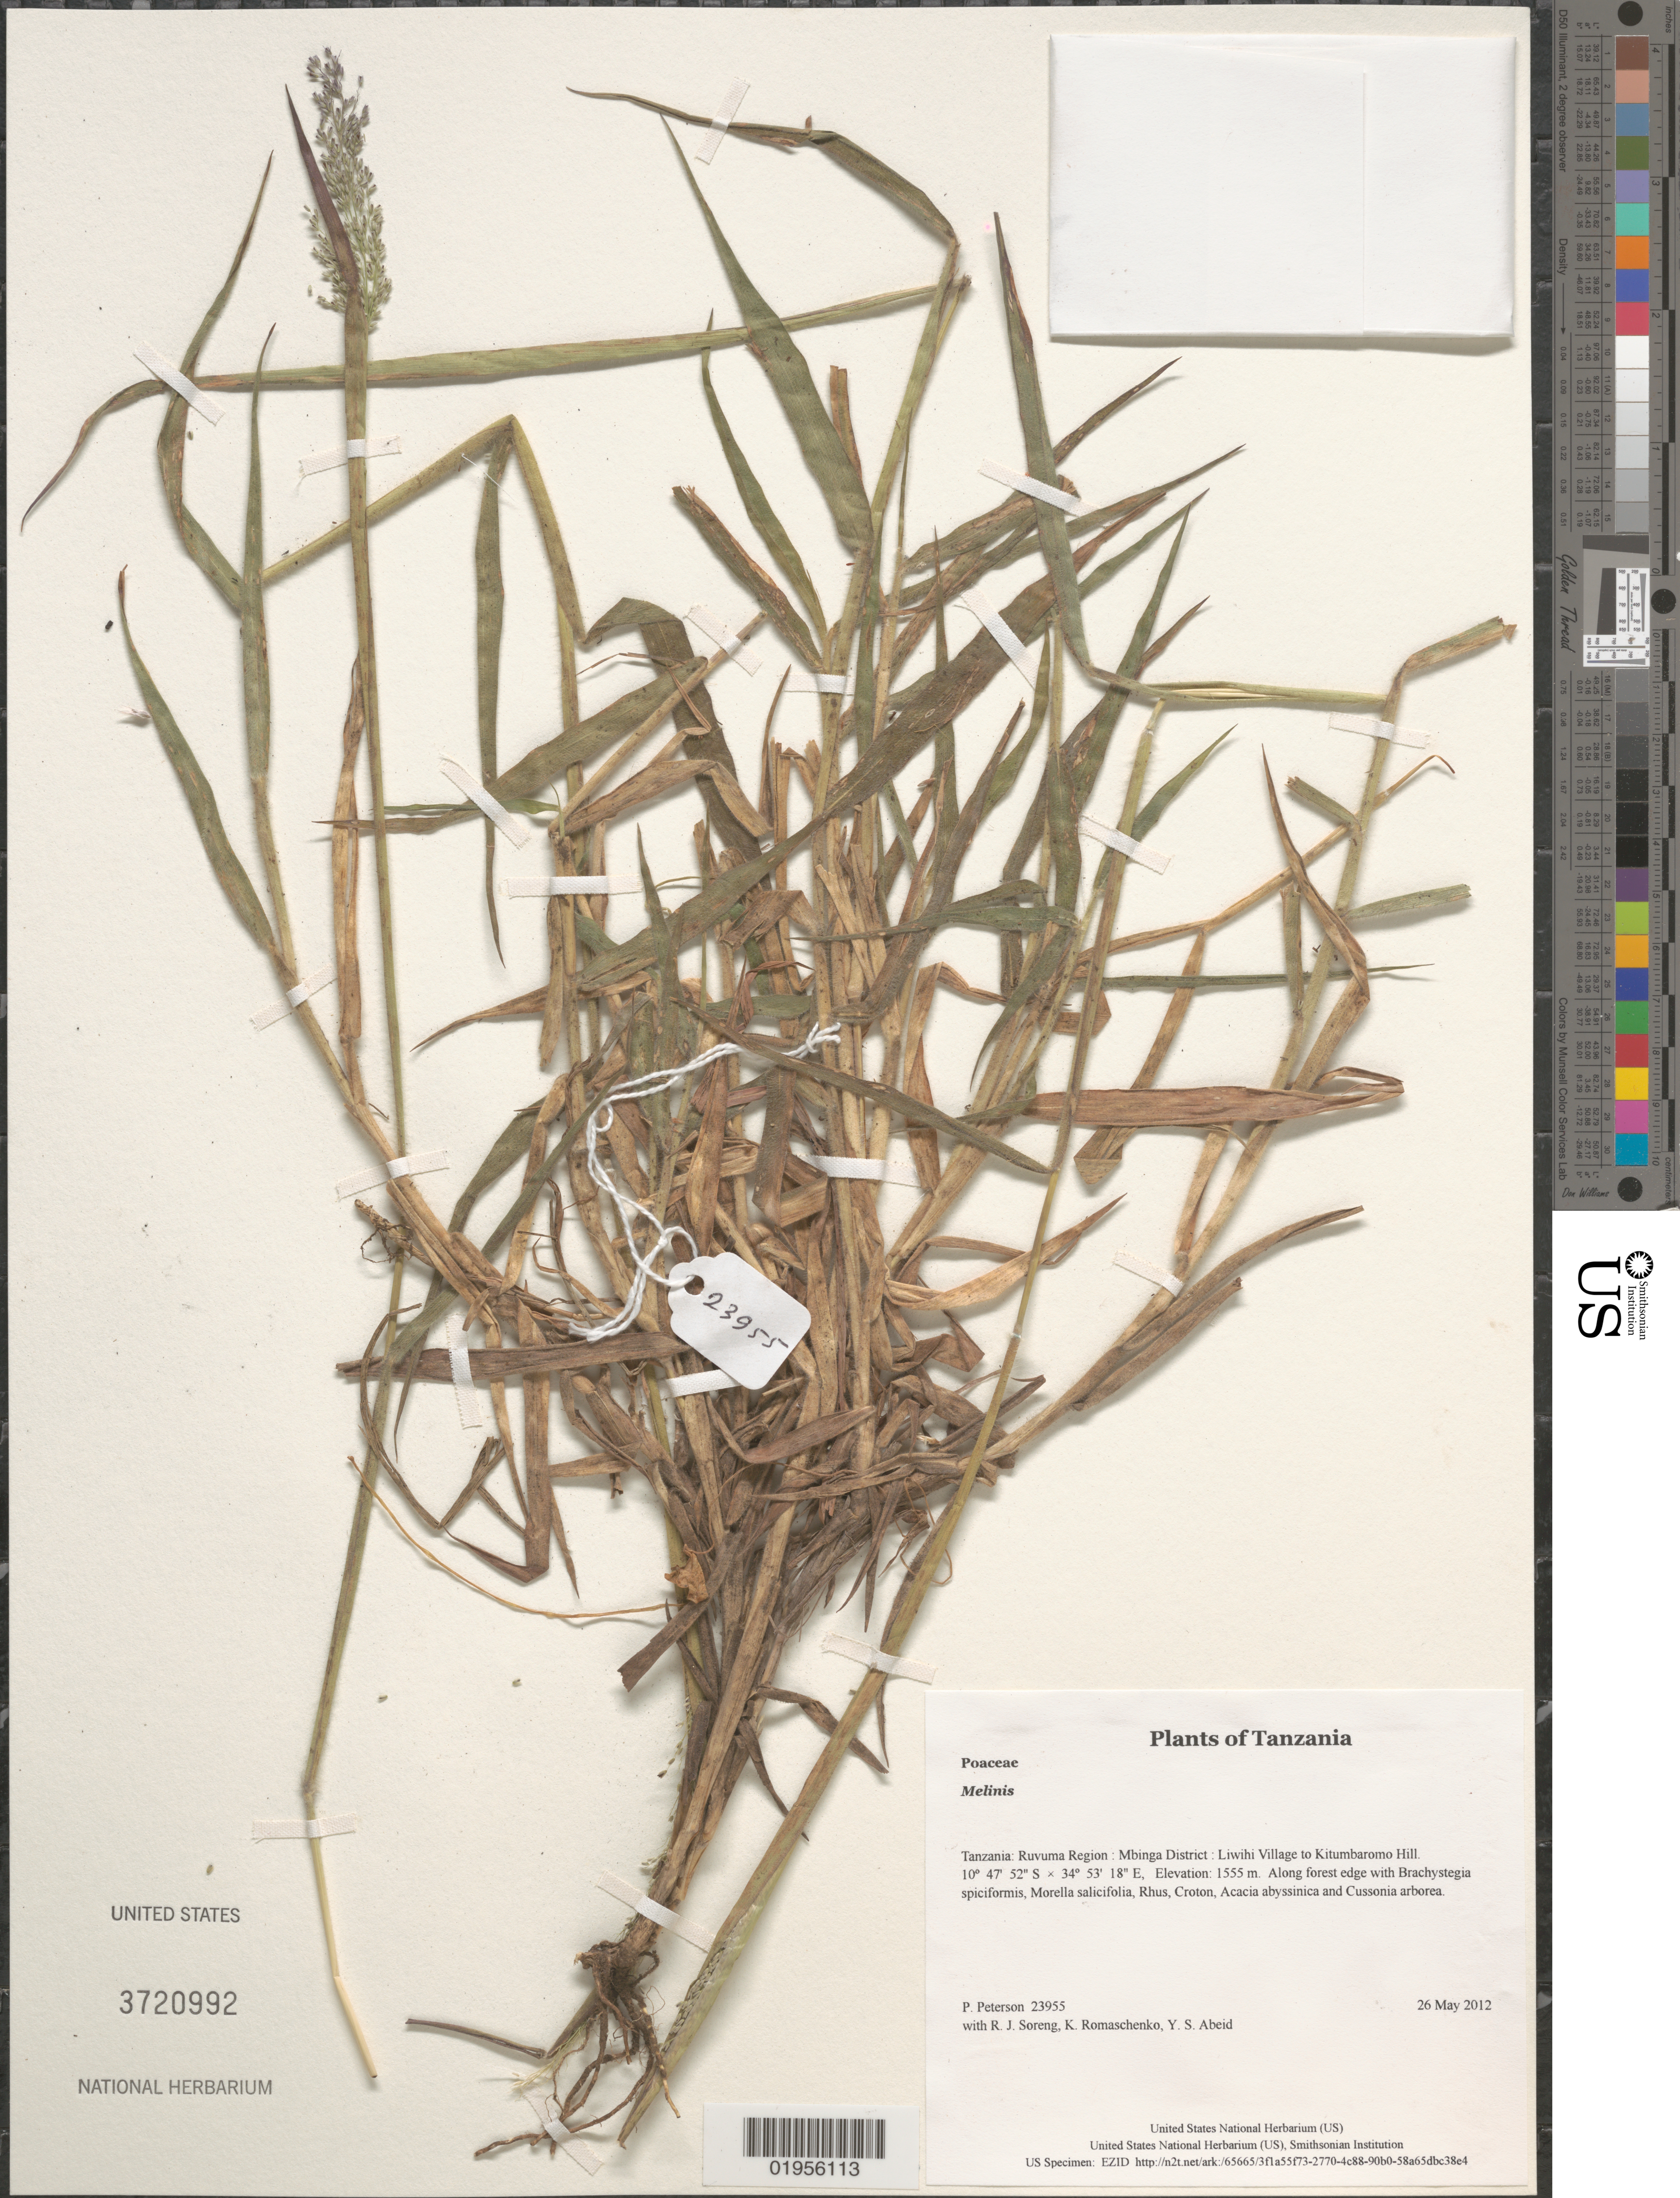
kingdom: Plantae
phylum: Tracheophyta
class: Liliopsida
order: Poales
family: Poaceae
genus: Melinis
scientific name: Melinis sp.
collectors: P. M. Peterson, R. J. Soreng, K. Romaschenko & Y. Abeid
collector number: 23955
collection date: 2012-05-26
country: Tanzania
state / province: Ruvuma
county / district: Mbinga District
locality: Liwihi Village to Kitumbaromo Hill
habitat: Along forest edge with Brachystegia spiciformis, Morella salicifolia, Rhus, Croton, Acacia abyssinica and Cussonia arborea.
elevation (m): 1555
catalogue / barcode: US 3720992